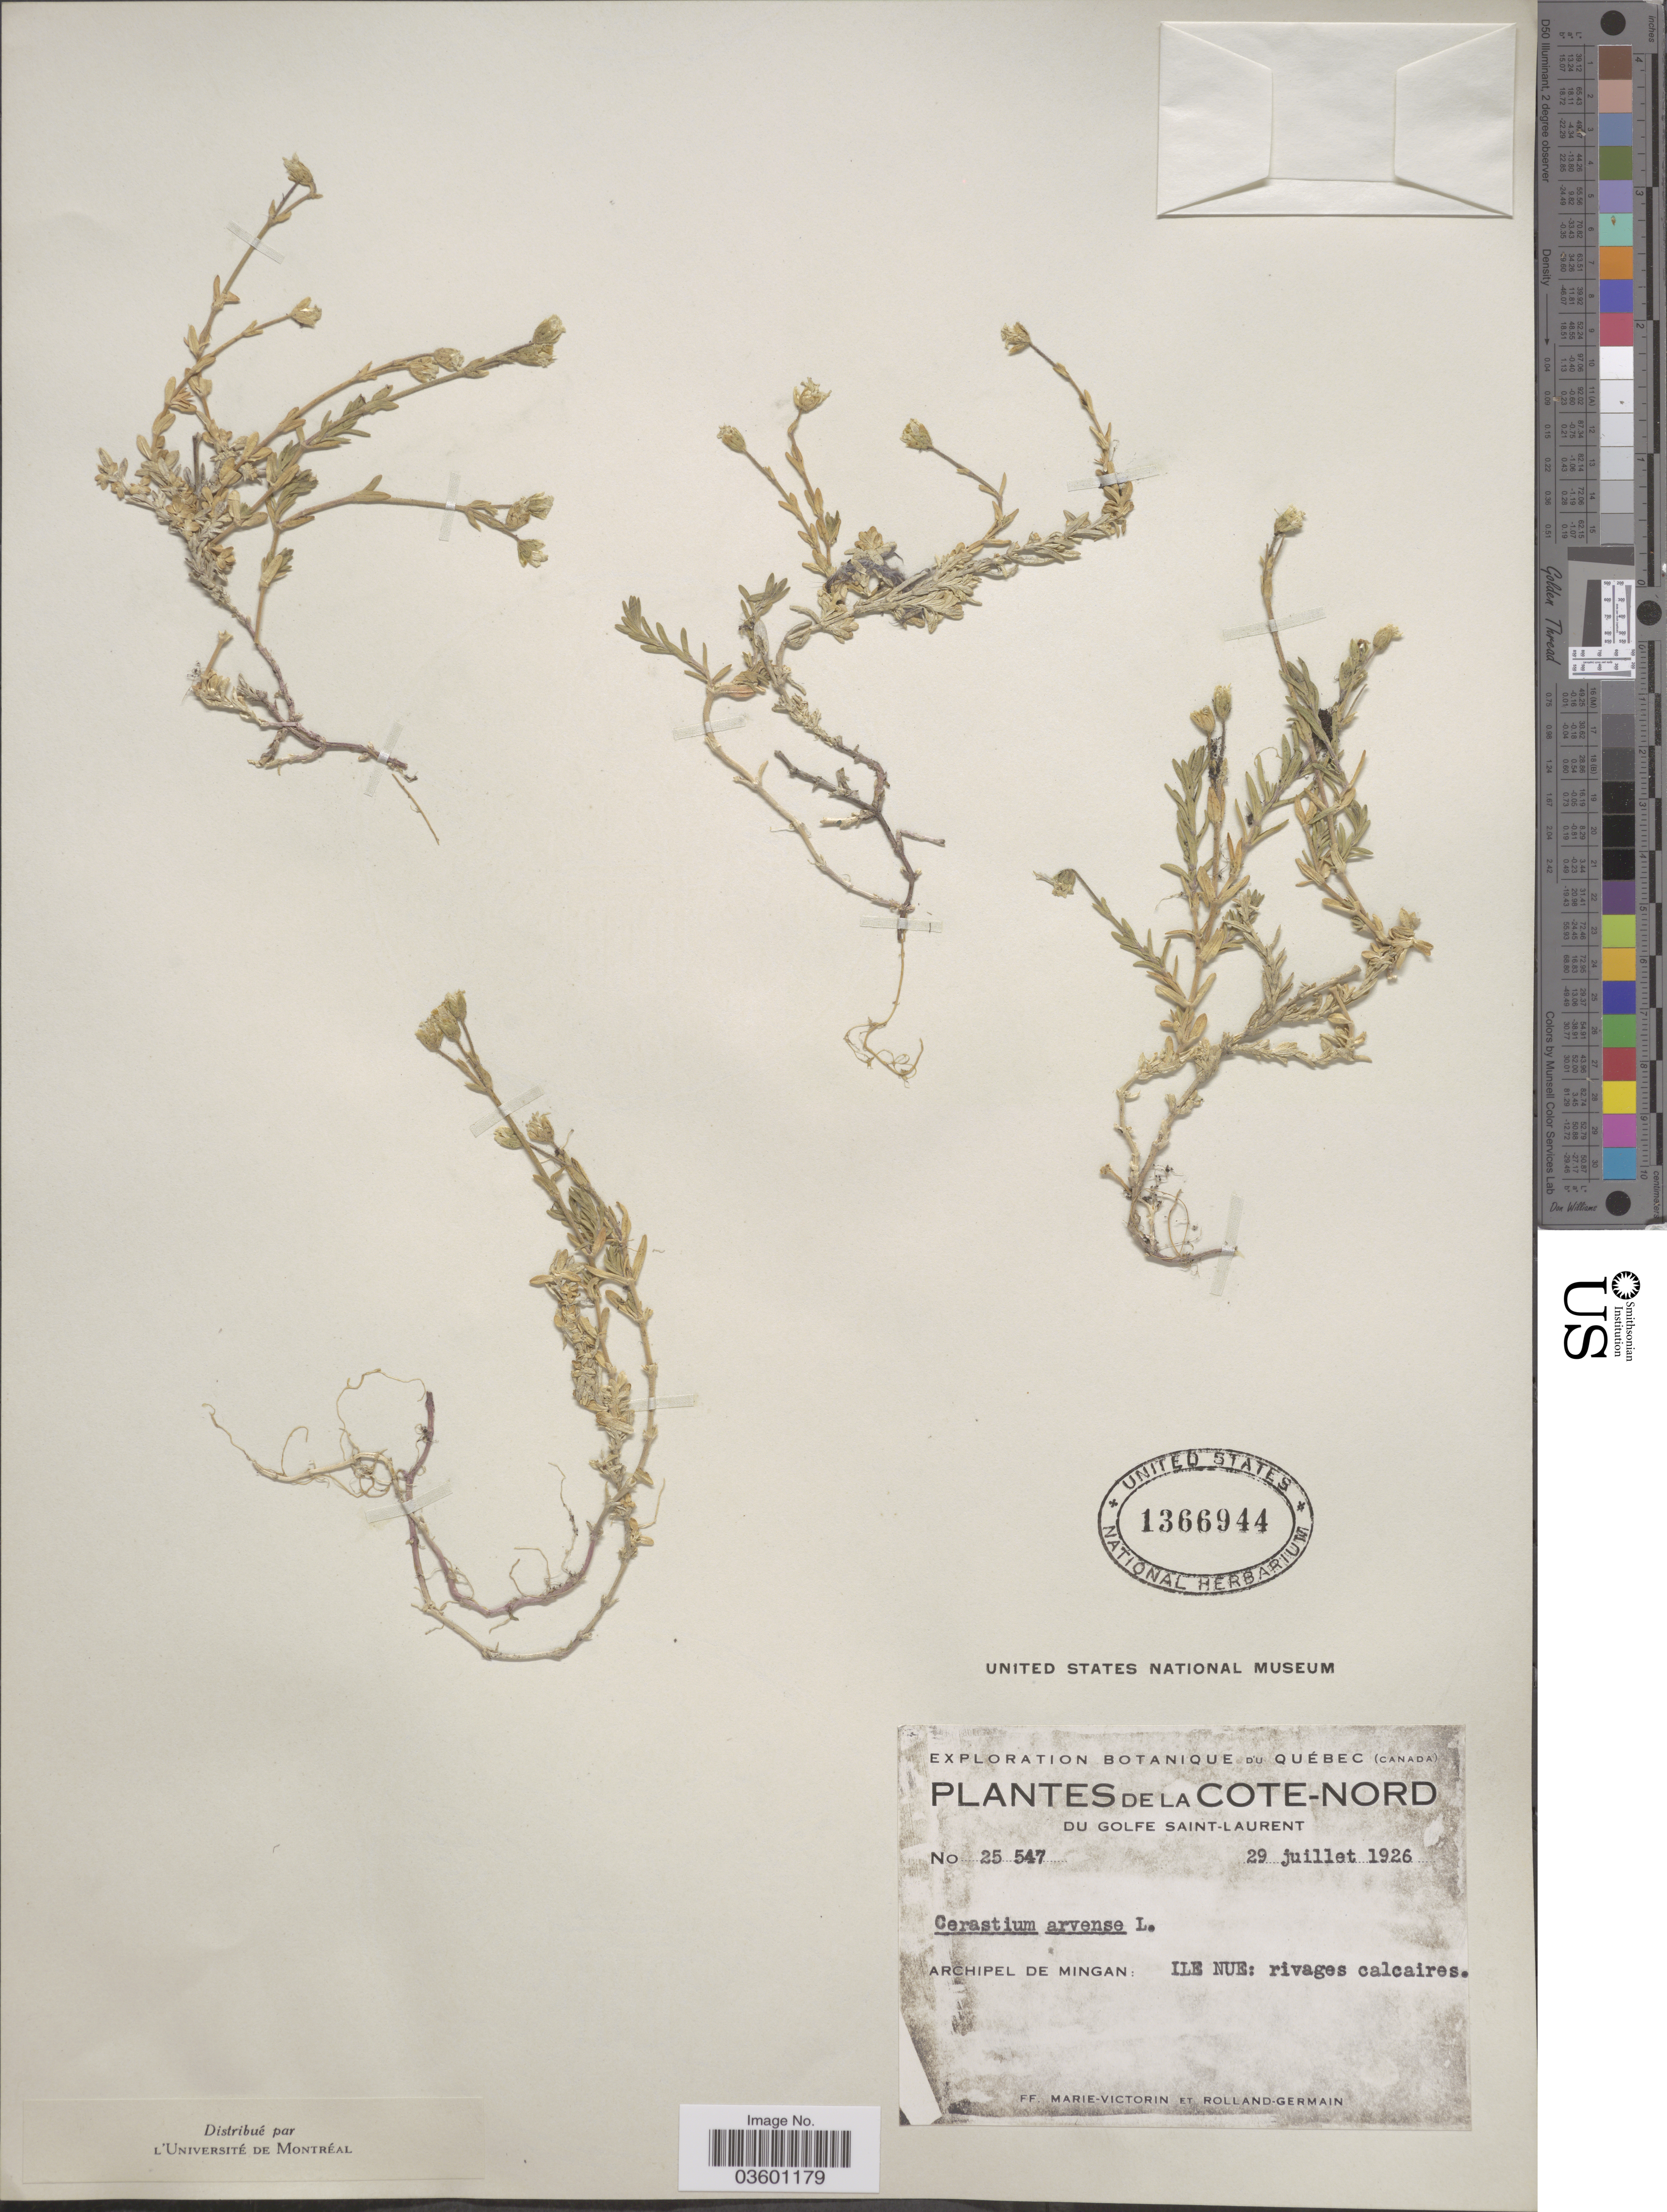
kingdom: Plantae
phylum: Tracheophyta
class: Magnoliopsida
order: Caryophyllales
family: Caryophyllaceae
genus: Cerastium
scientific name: Cerastium arvense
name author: L.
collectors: F. Marie-Victorin & Rolland-Germain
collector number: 25547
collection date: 1926-07-29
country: Canada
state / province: Quebec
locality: Cote-Nord. Du Golfe Saint-Laurent. Archipel de Mingan: Ile Nue.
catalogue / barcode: US 1366944